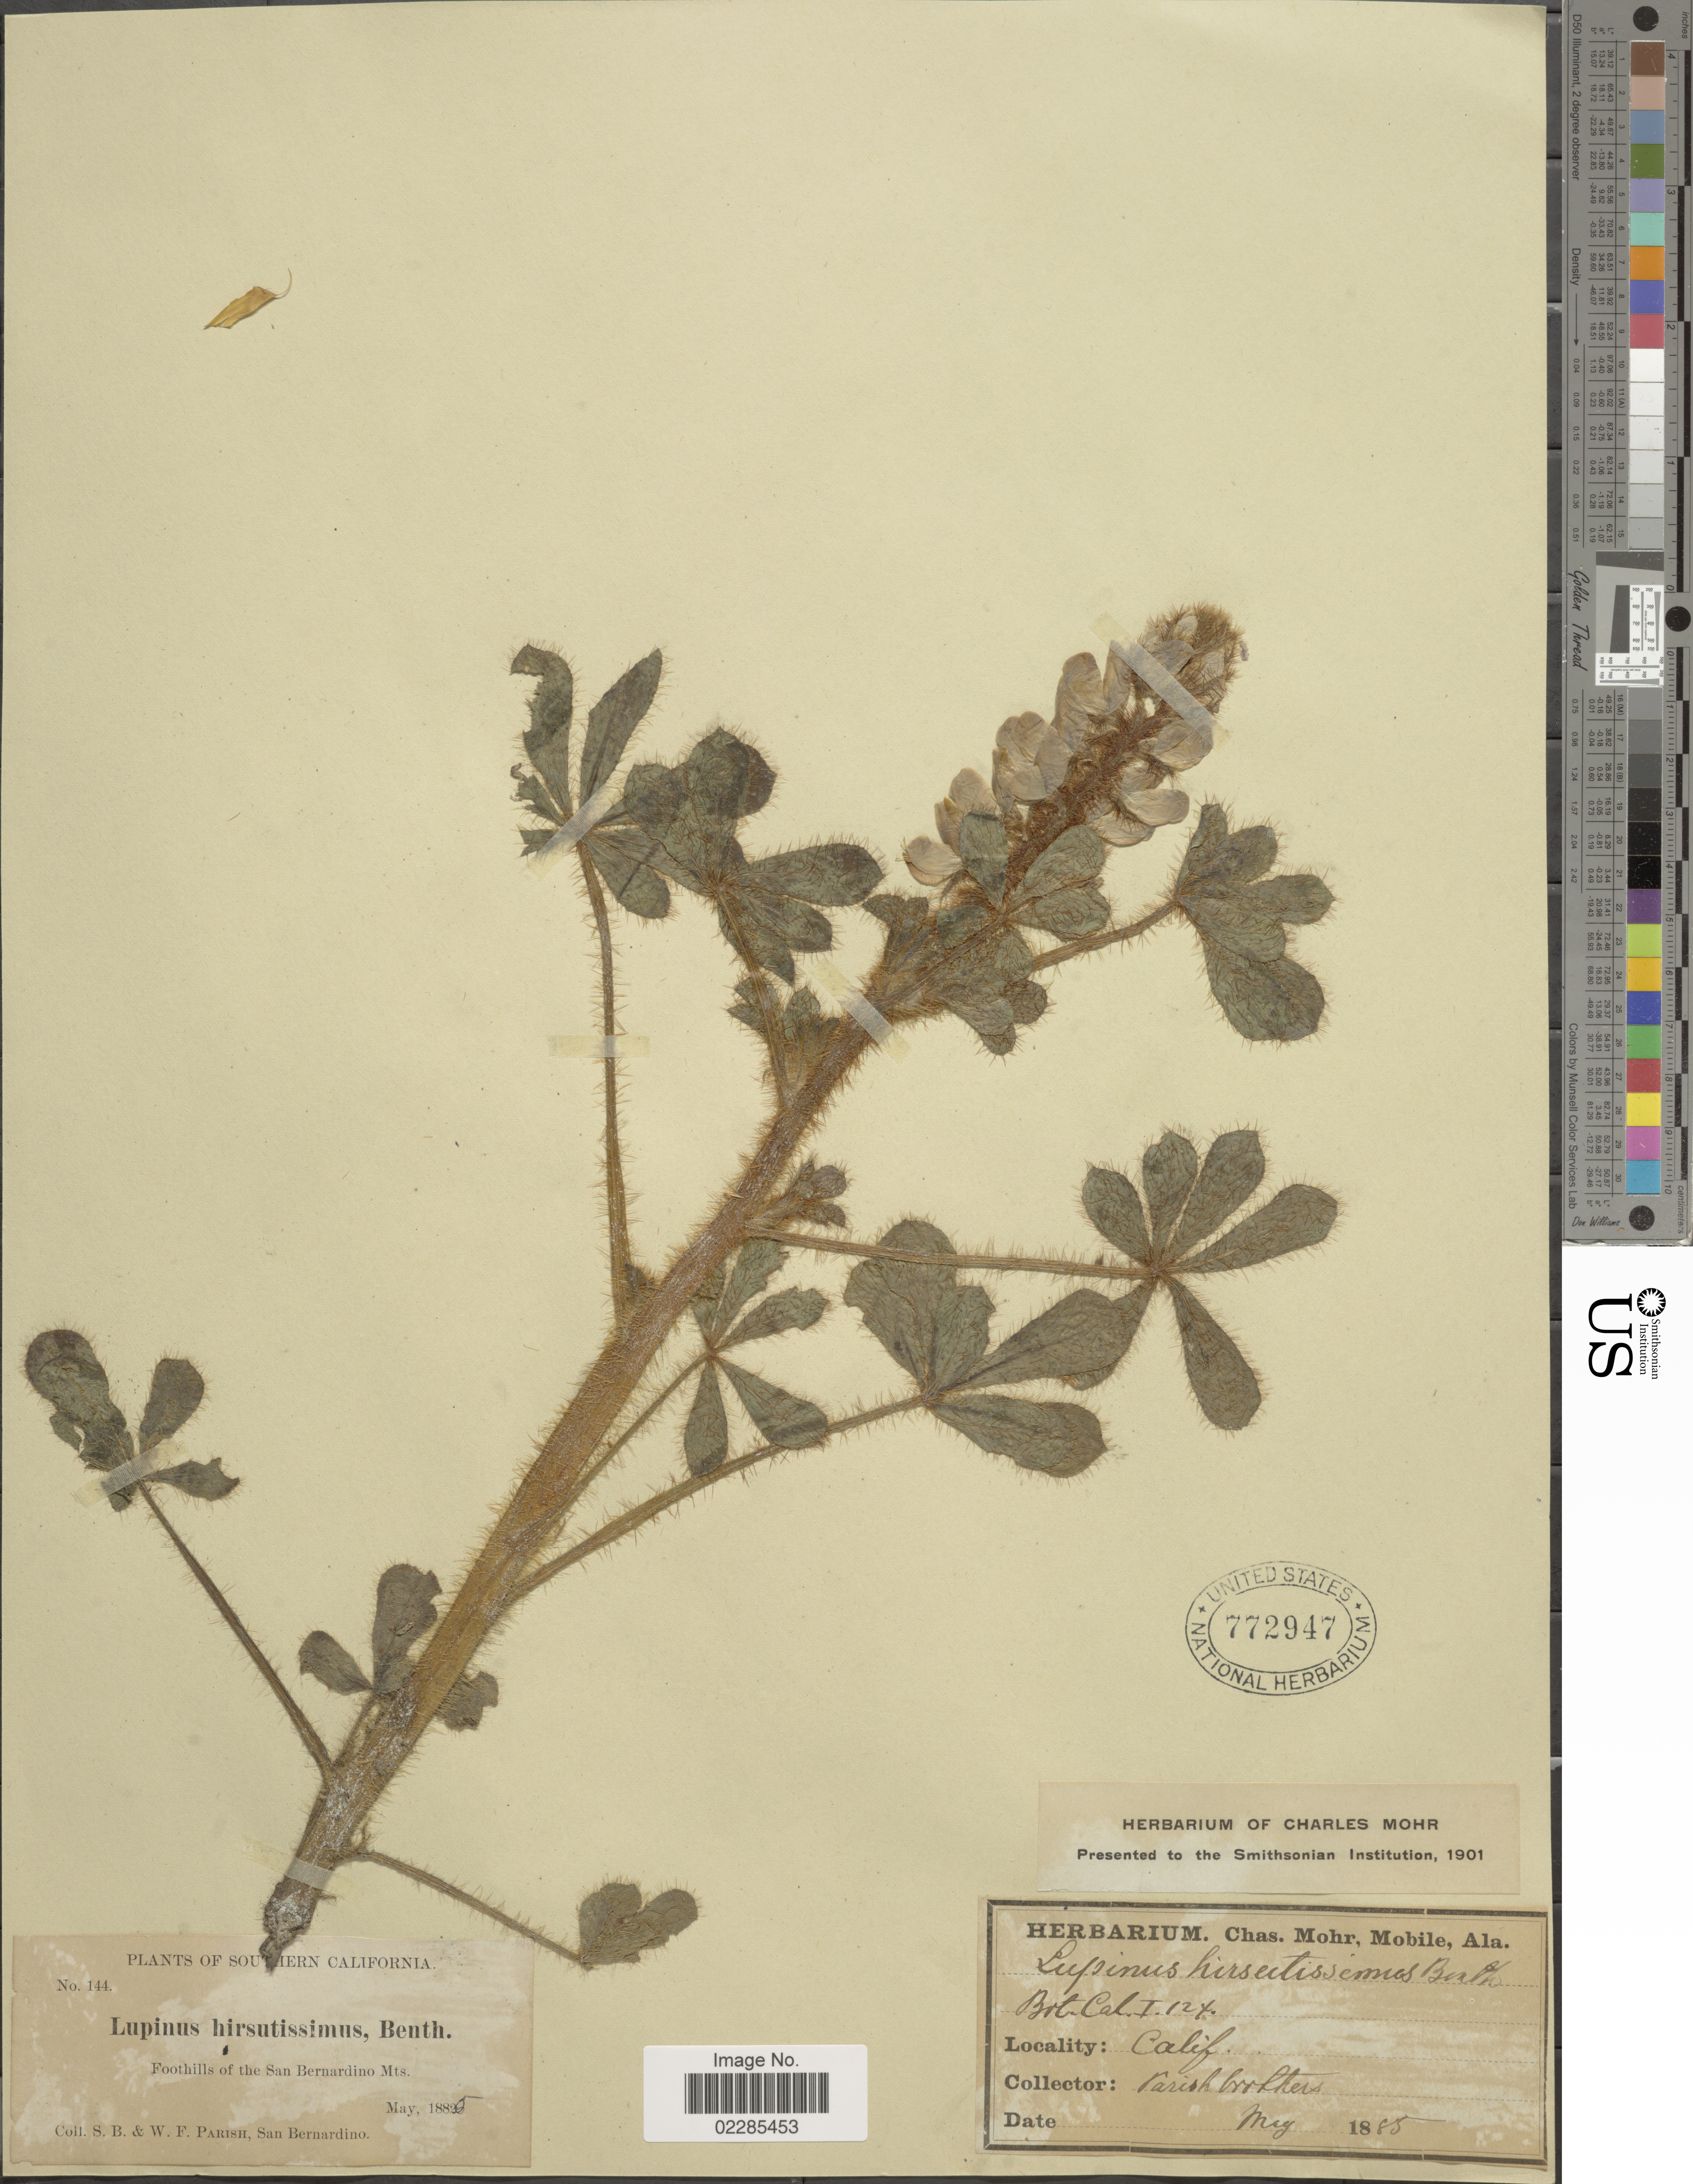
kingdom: Plantae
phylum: Tracheophyta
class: Magnoliopsida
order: Fabales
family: Fabaceae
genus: Lupinus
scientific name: Lupinus hirsutissimus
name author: Benth.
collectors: S. B. Parish & W. F. Parish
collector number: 144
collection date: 1885-05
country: United States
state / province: California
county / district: San Bernardino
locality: Southern California, Foothills of the San Bernardino Mts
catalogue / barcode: US 772947